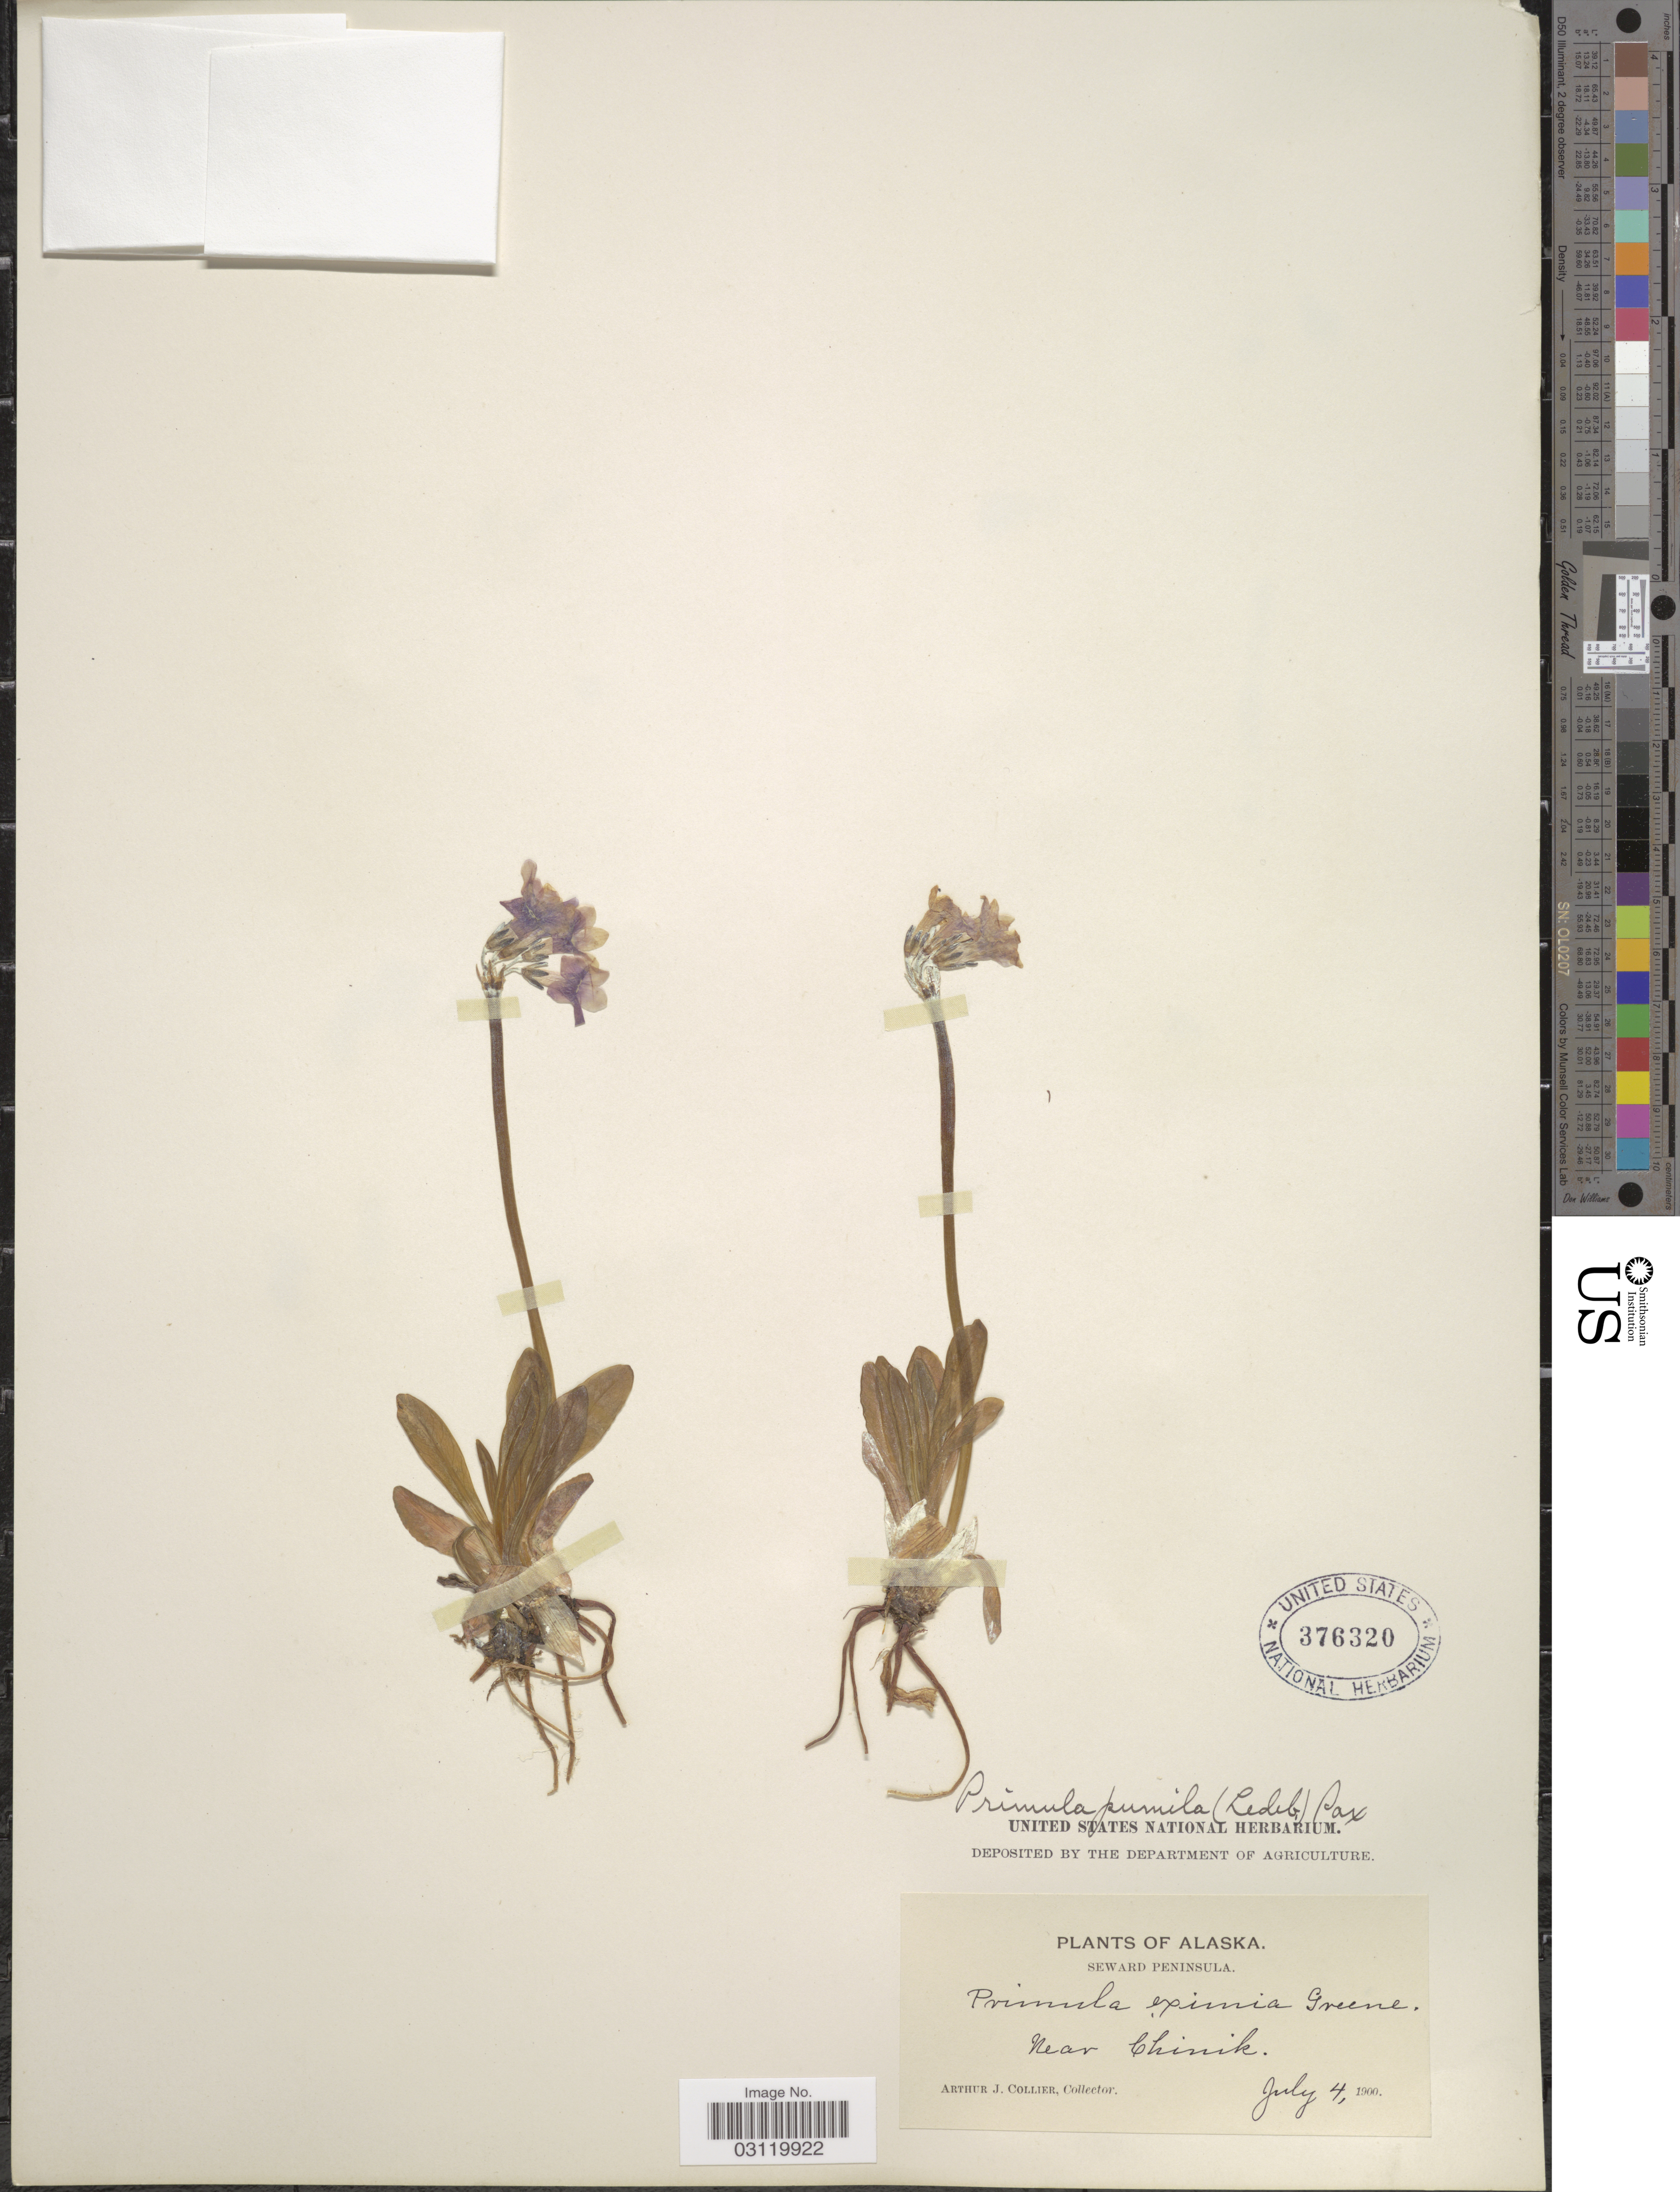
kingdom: Plantae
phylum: Tracheophyta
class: Magnoliopsida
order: Ericales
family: Primulaceae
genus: Primula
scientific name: Primula tschuktschorum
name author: Kjellm.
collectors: A. Collier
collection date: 1900-07-04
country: United States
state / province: Alaska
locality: Seward Peninsula, Near Chinik.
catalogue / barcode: US 376320